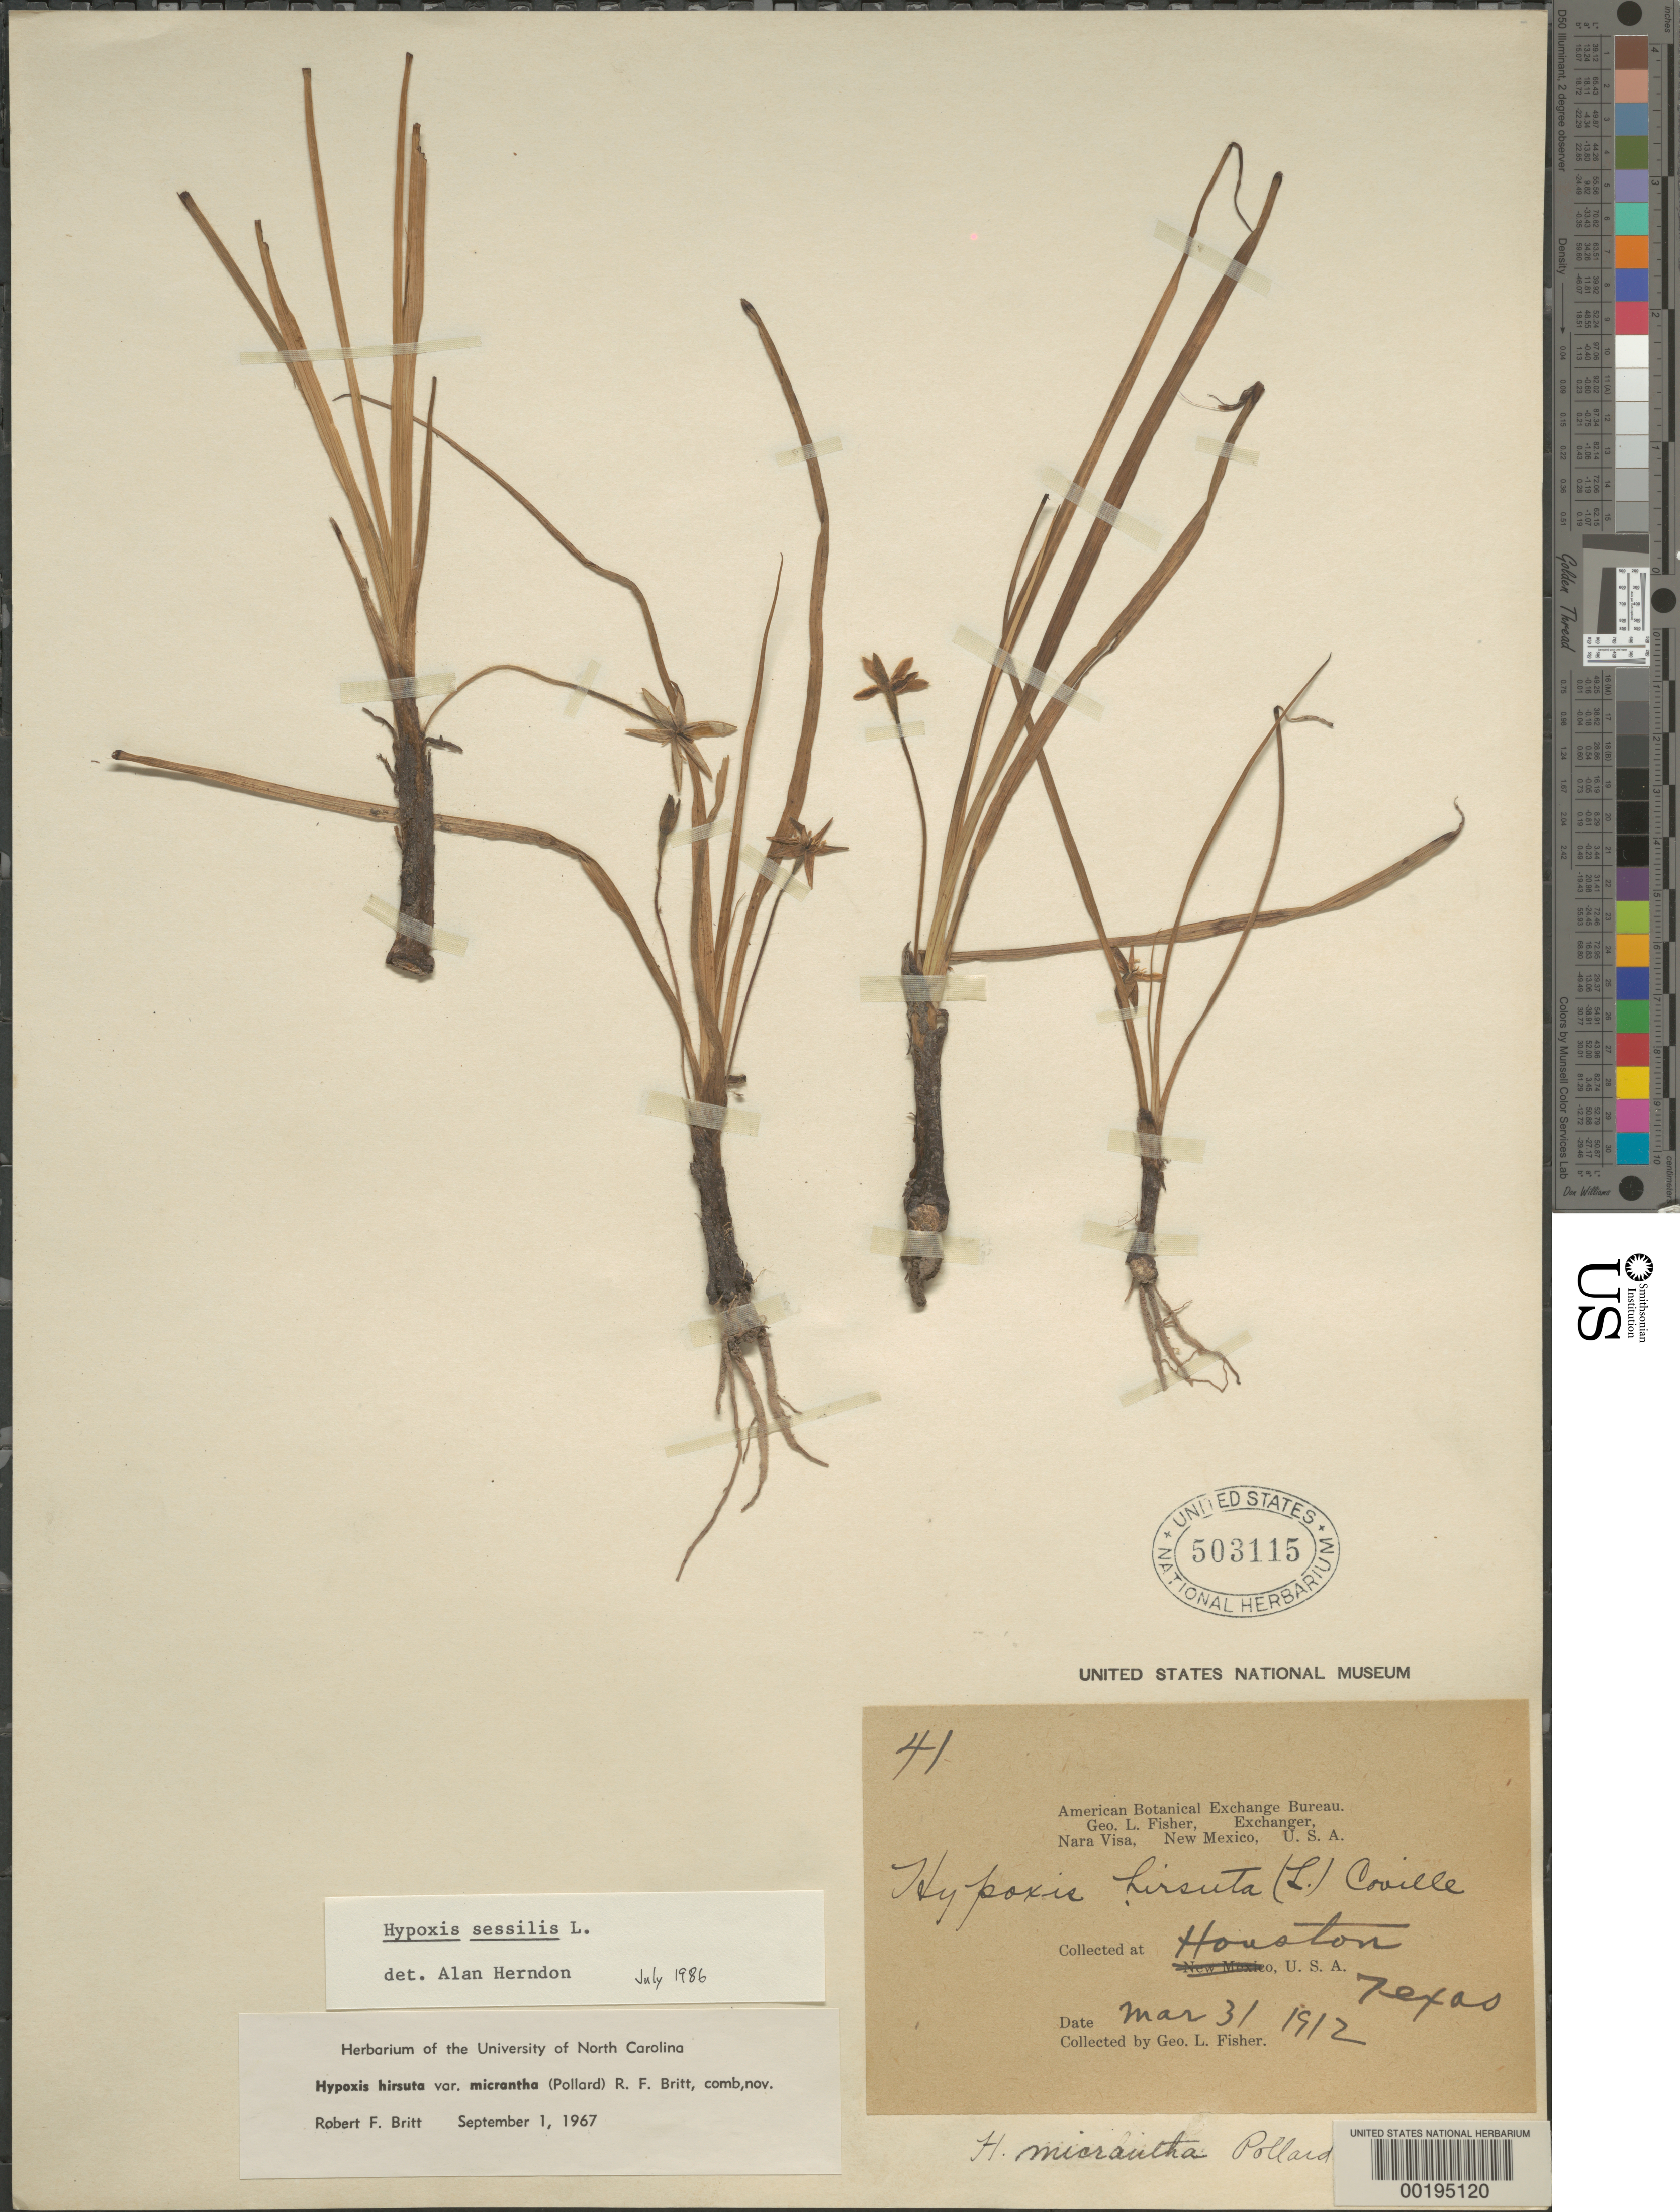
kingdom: Plantae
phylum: Tracheophyta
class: Liliopsida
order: Asparagales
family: Hypoxidaceae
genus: Hypoxis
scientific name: Hypoxis sessilis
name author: L.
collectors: G. L. Fisher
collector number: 41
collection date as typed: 31 Mar 1912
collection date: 1912-03-31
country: United States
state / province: Texas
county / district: Harris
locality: Houston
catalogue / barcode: US 503115